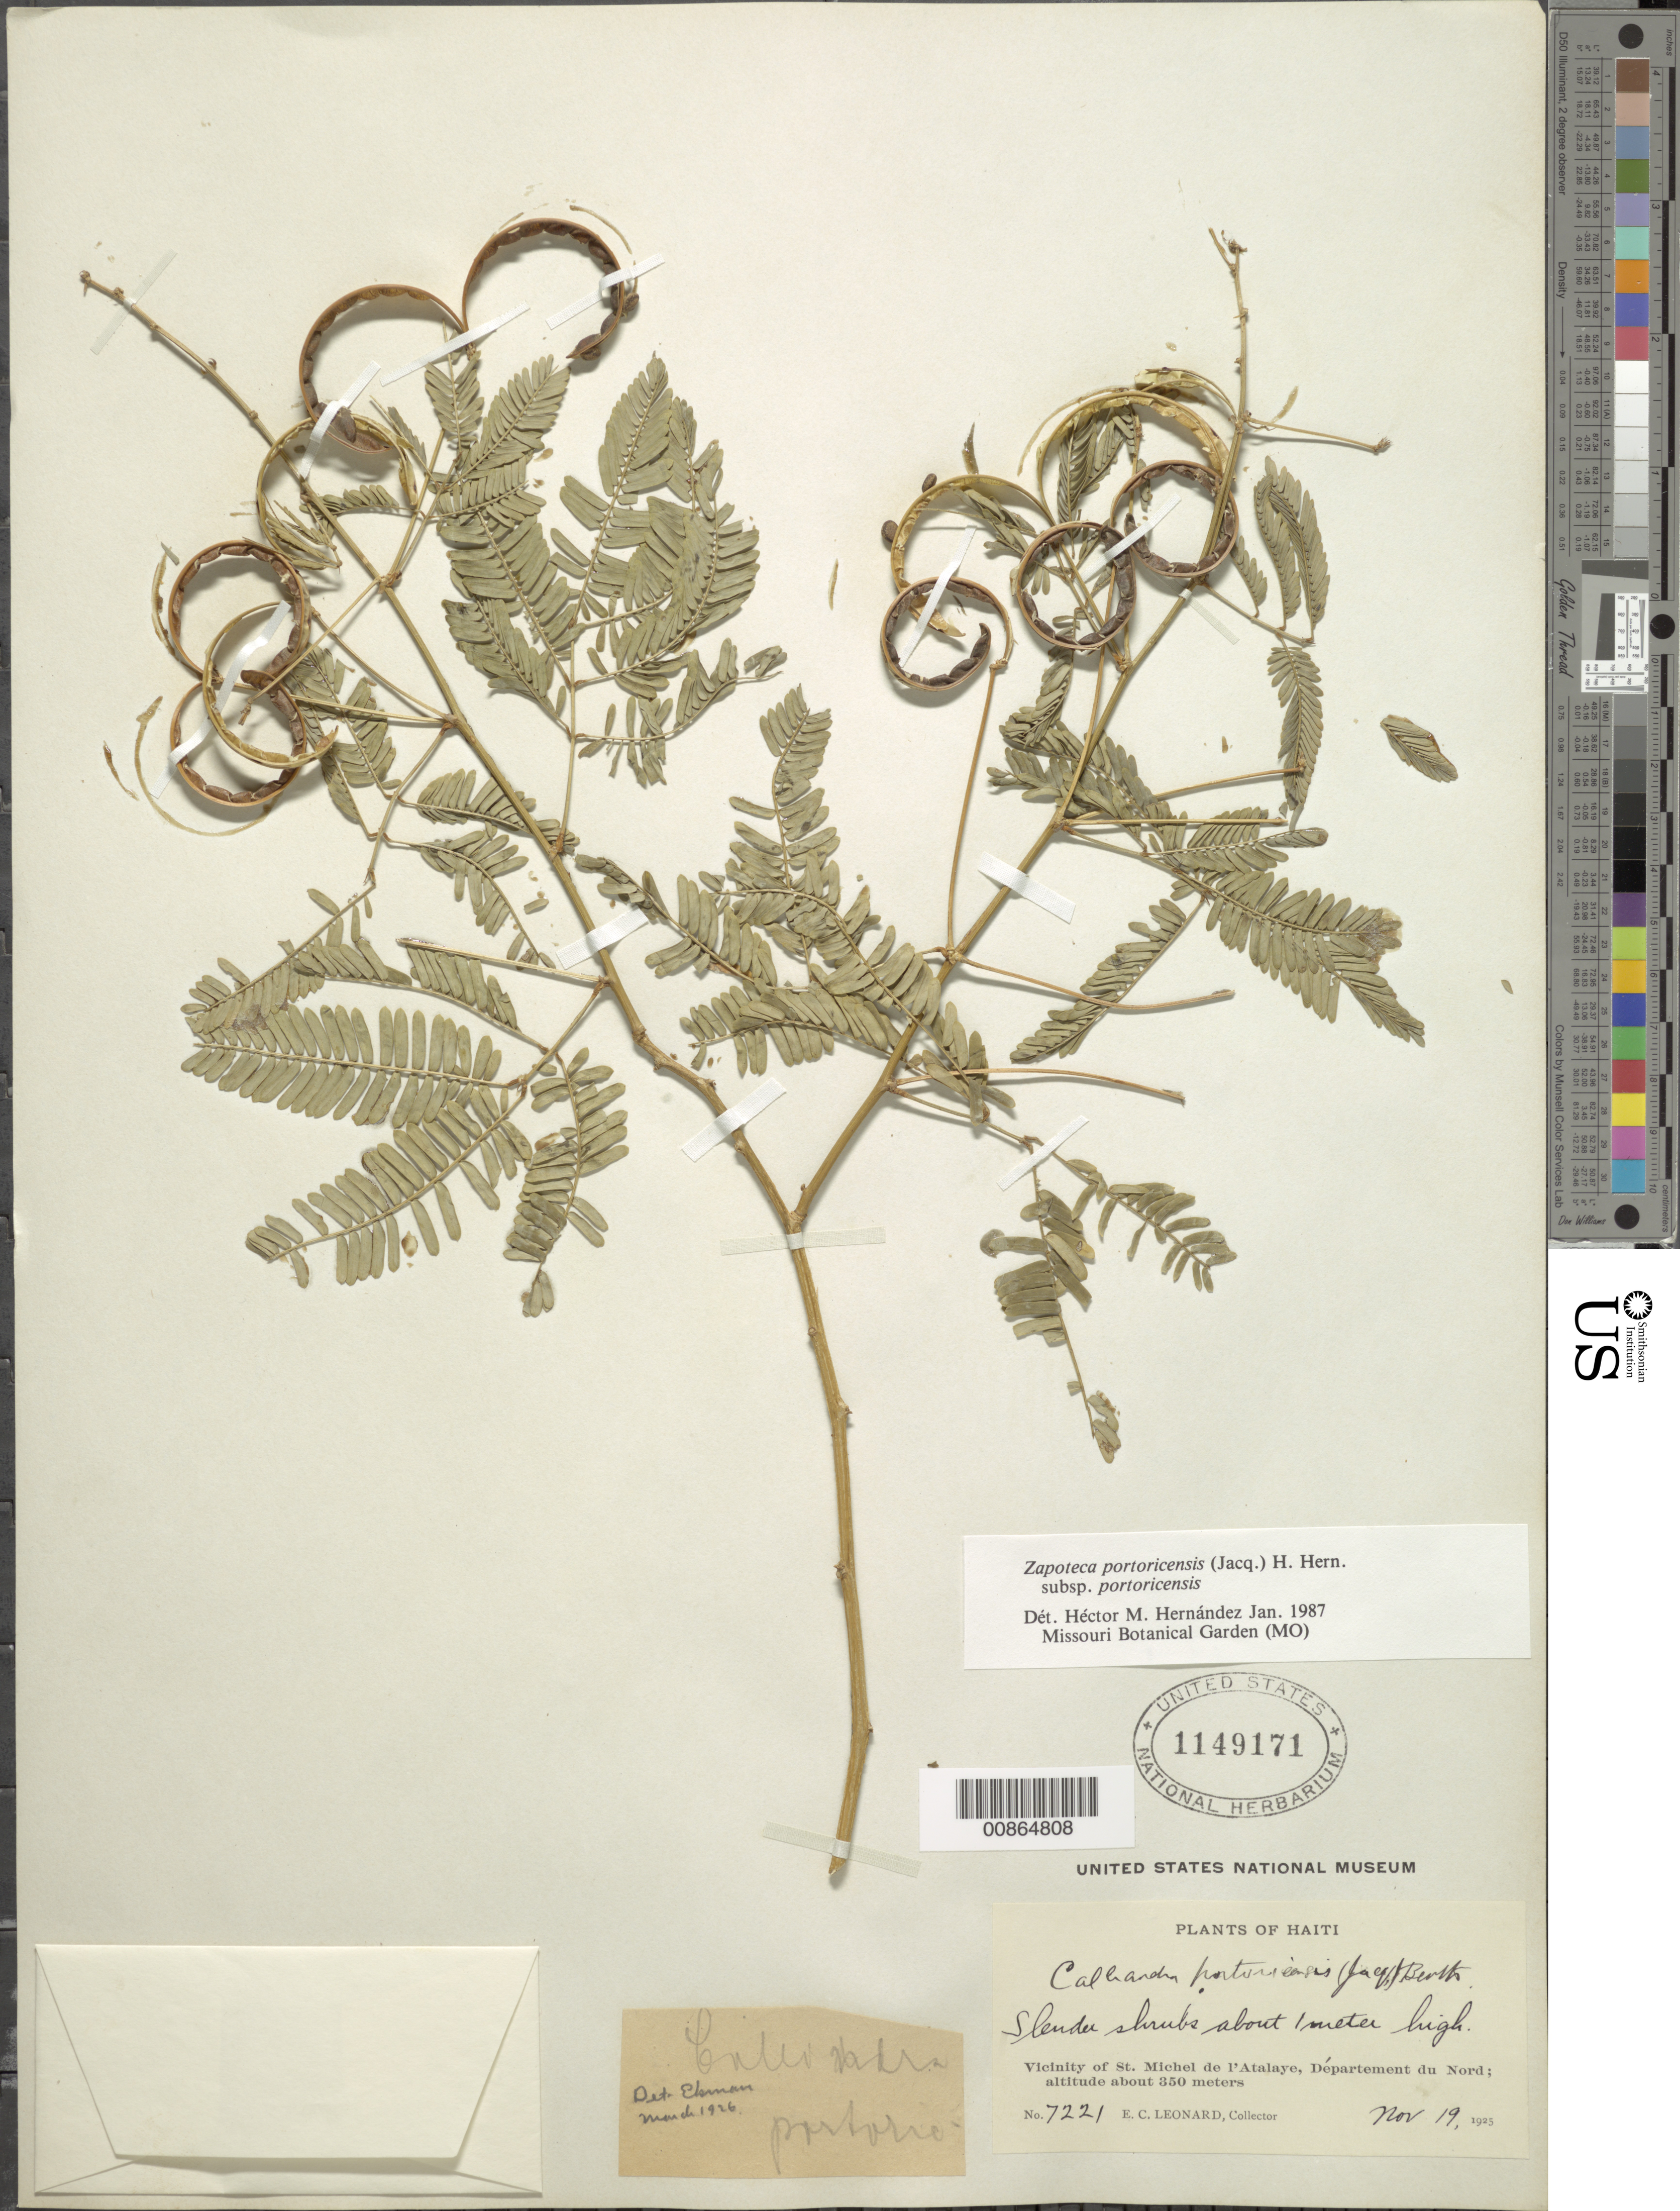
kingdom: Plantae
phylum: Tracheophyta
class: Magnoliopsida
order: Fabales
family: Fabaceae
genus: Zapoteca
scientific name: Zapoteca portoricensis subsp. portoricensis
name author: (Jacq.) H.M. Hern.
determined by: Hernandez, H. M., (MO), Missouri Botanical Garden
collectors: E. C. Leonard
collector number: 7221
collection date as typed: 19 Nov 1925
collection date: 1925-11-19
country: Haiti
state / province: Nord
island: Hispaniola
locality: Vicinity of St. Michel de l'Atalaye.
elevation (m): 350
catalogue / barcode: US 1149171